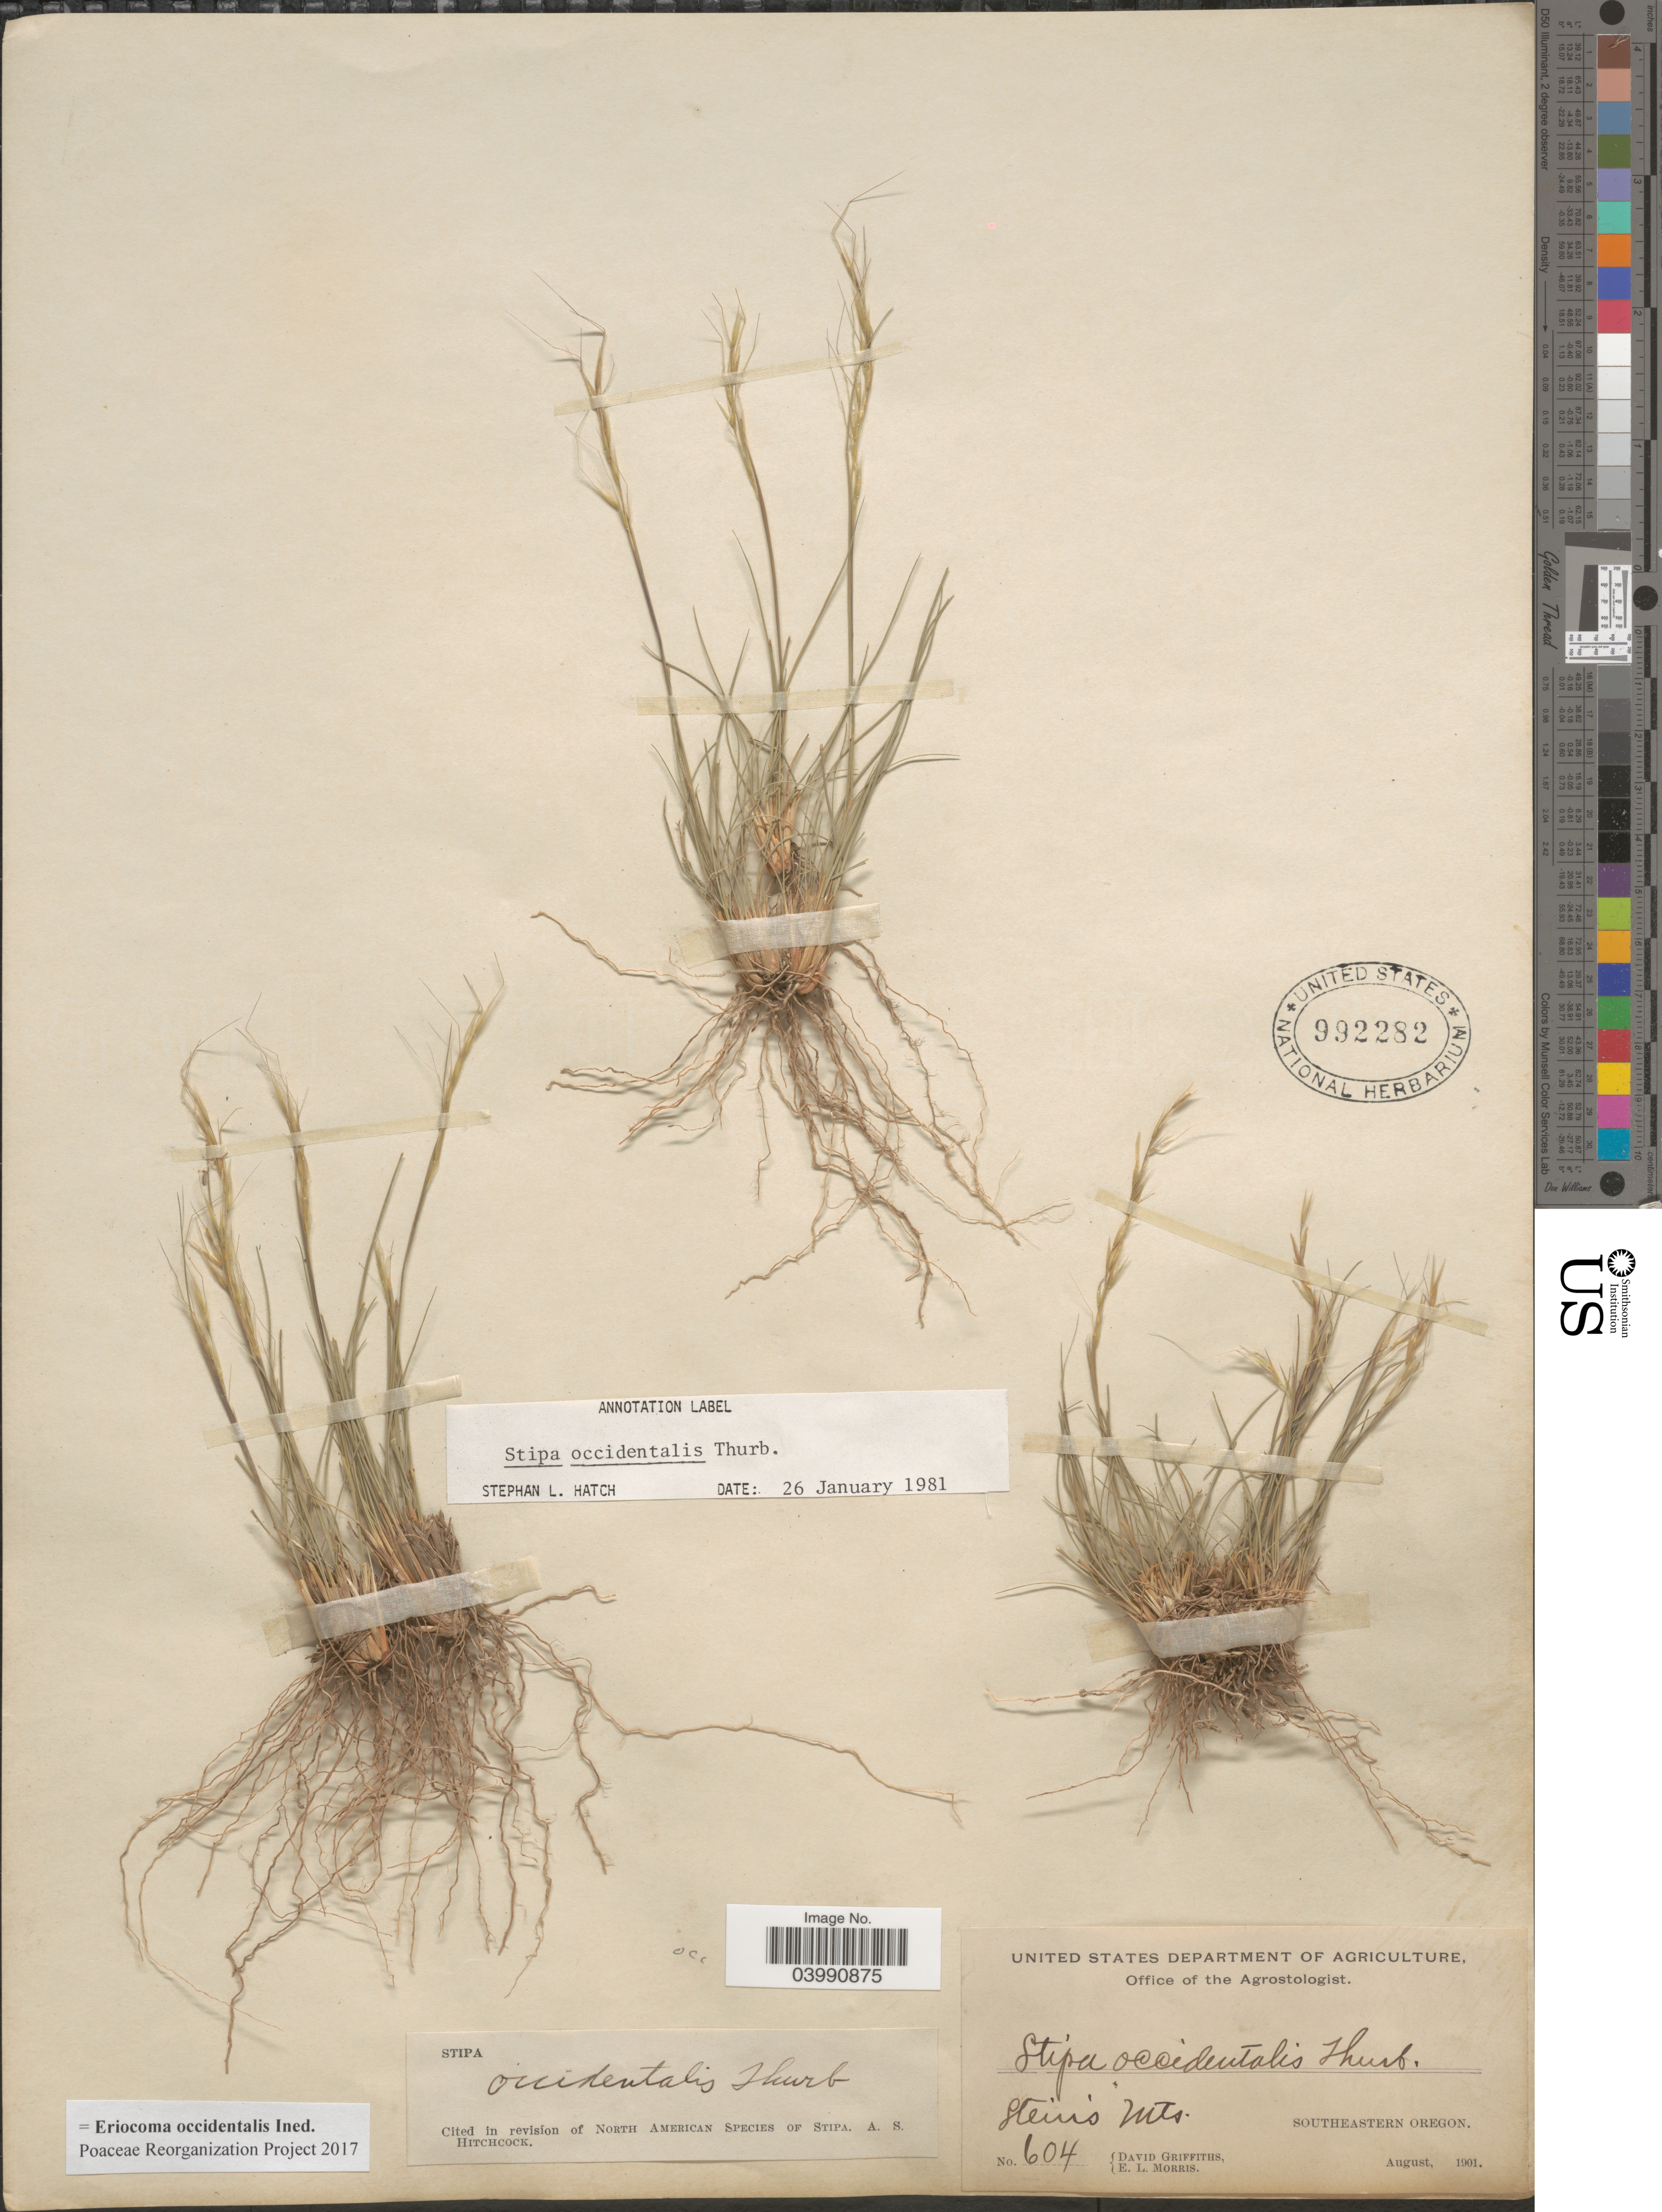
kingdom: Plantae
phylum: Tracheophyta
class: Liliopsida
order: Poales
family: Poaceae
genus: Eriocoma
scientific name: Eriocoma occidentalis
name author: (Thurb. ex S. Watson) Romasch.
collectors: D. Griffiths & E. Morris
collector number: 604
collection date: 1901-08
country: United States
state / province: Oregon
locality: Stein's Mts. Southeastern Oregon.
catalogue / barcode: US 992282